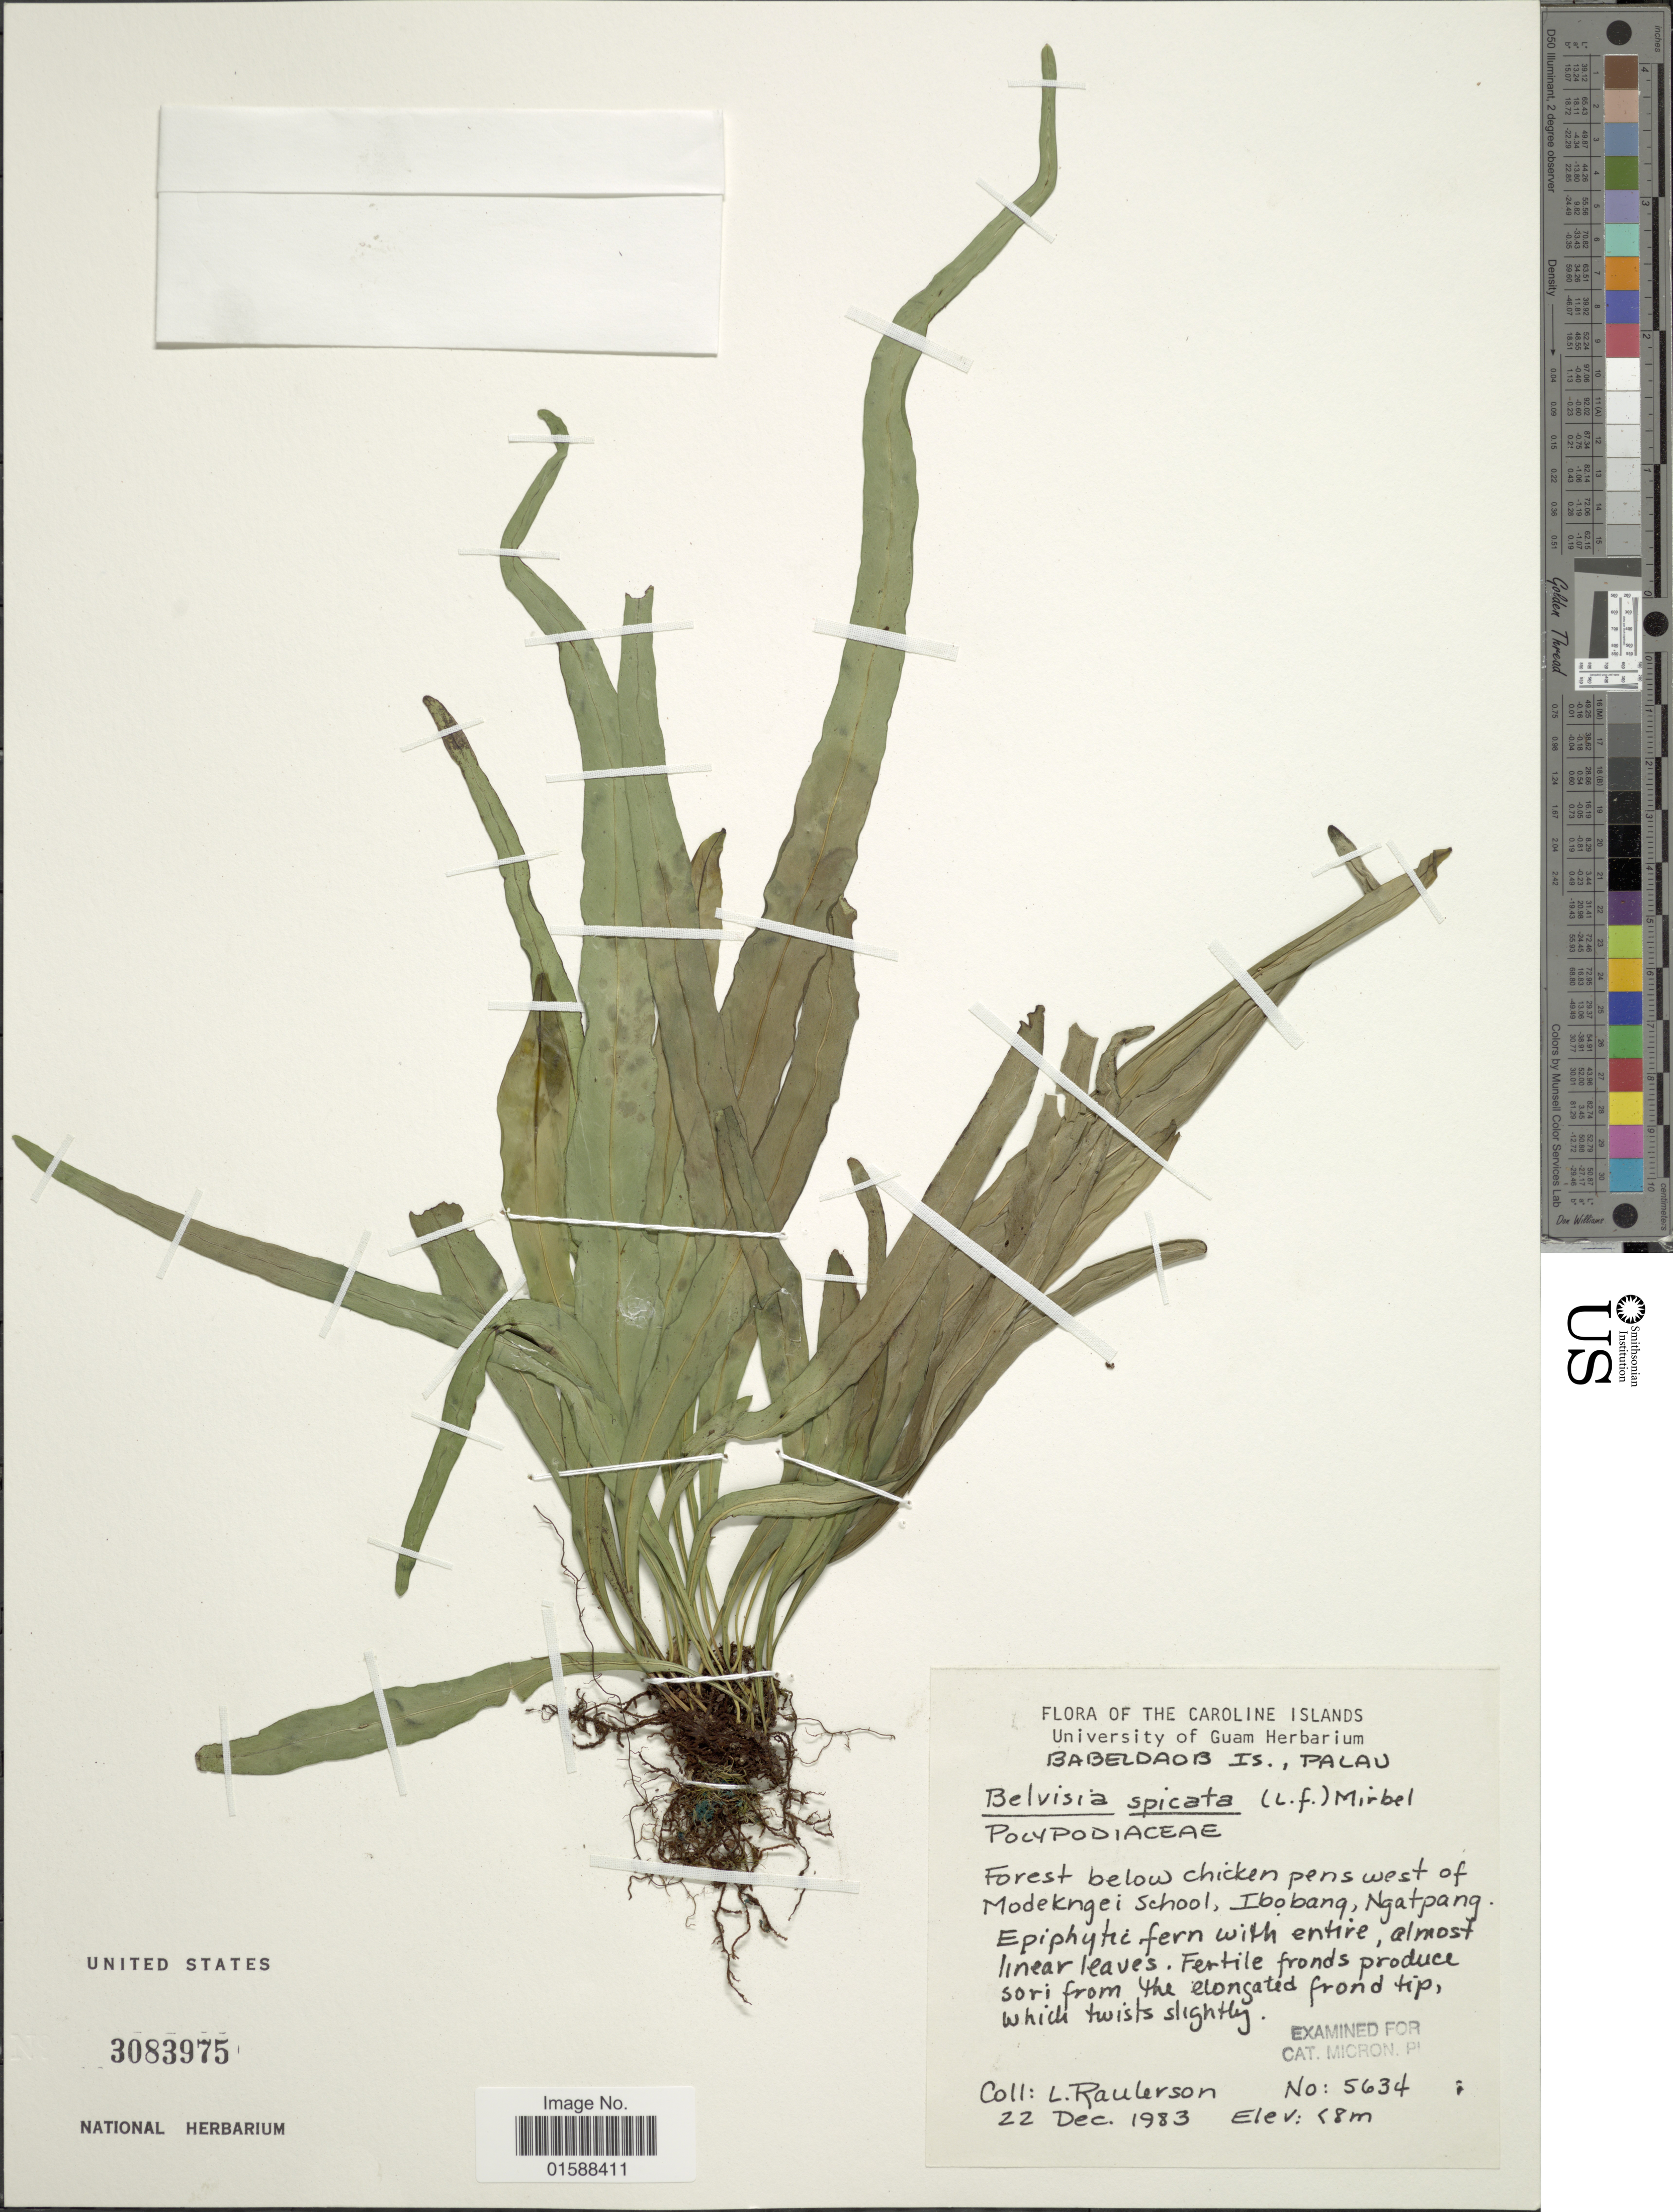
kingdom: Plantae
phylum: Tracheophyta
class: Polypodiopsida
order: Polypodiales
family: Polypodiaceae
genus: Lepisorus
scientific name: Lepisorus spicatus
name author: (L. f.) Li S. Wang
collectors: L. Raulerson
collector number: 5634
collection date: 1983-12-22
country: Palau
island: Babeldaob [Babelthuap]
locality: Caroline Islands. Babeldaob Is., Palau. Forest below chicken pens west of Modekngei School, Ibobang, Ngatpang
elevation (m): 0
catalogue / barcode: US 3083975